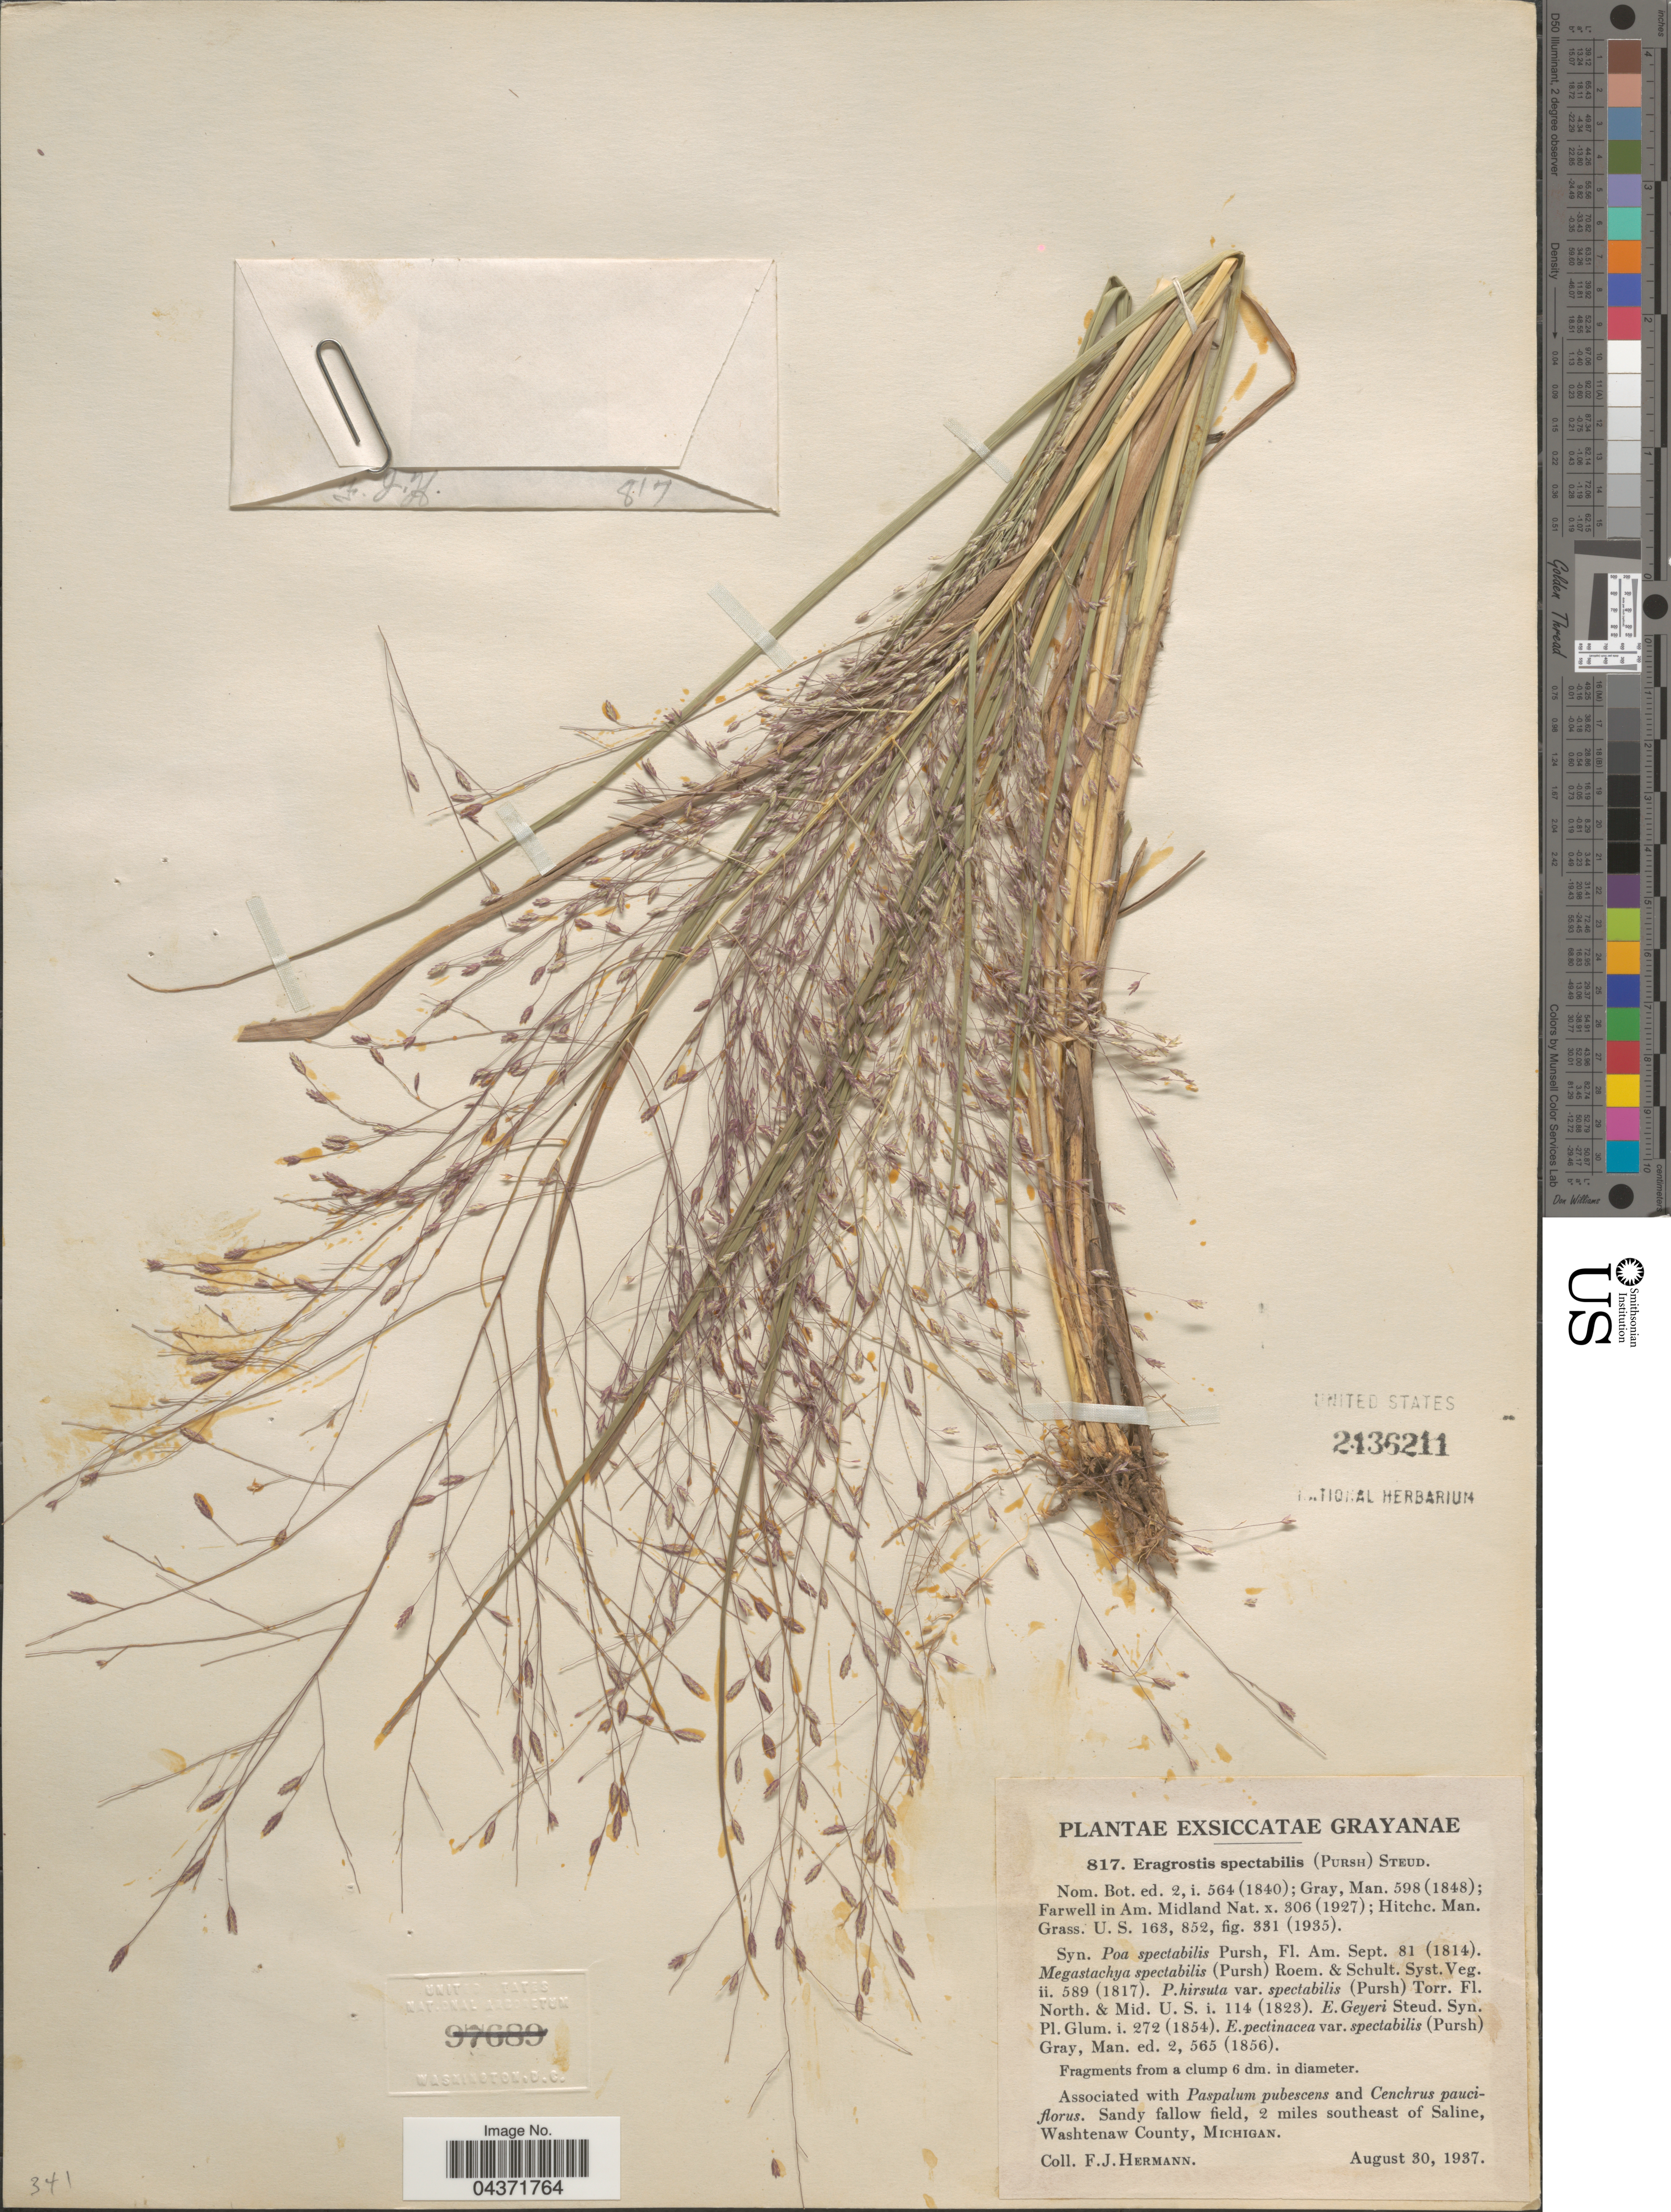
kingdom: Plantae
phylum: Tracheophyta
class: Liliopsida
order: Poales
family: Poaceae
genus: Eragrostis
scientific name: Eragrostis spectabilis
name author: (Pursh) Steud.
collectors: F. J. Hermann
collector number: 817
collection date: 1937-08-30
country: United States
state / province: Michigan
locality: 2 miles southeast of Saline, Washtenaw County.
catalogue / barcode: US 2436211